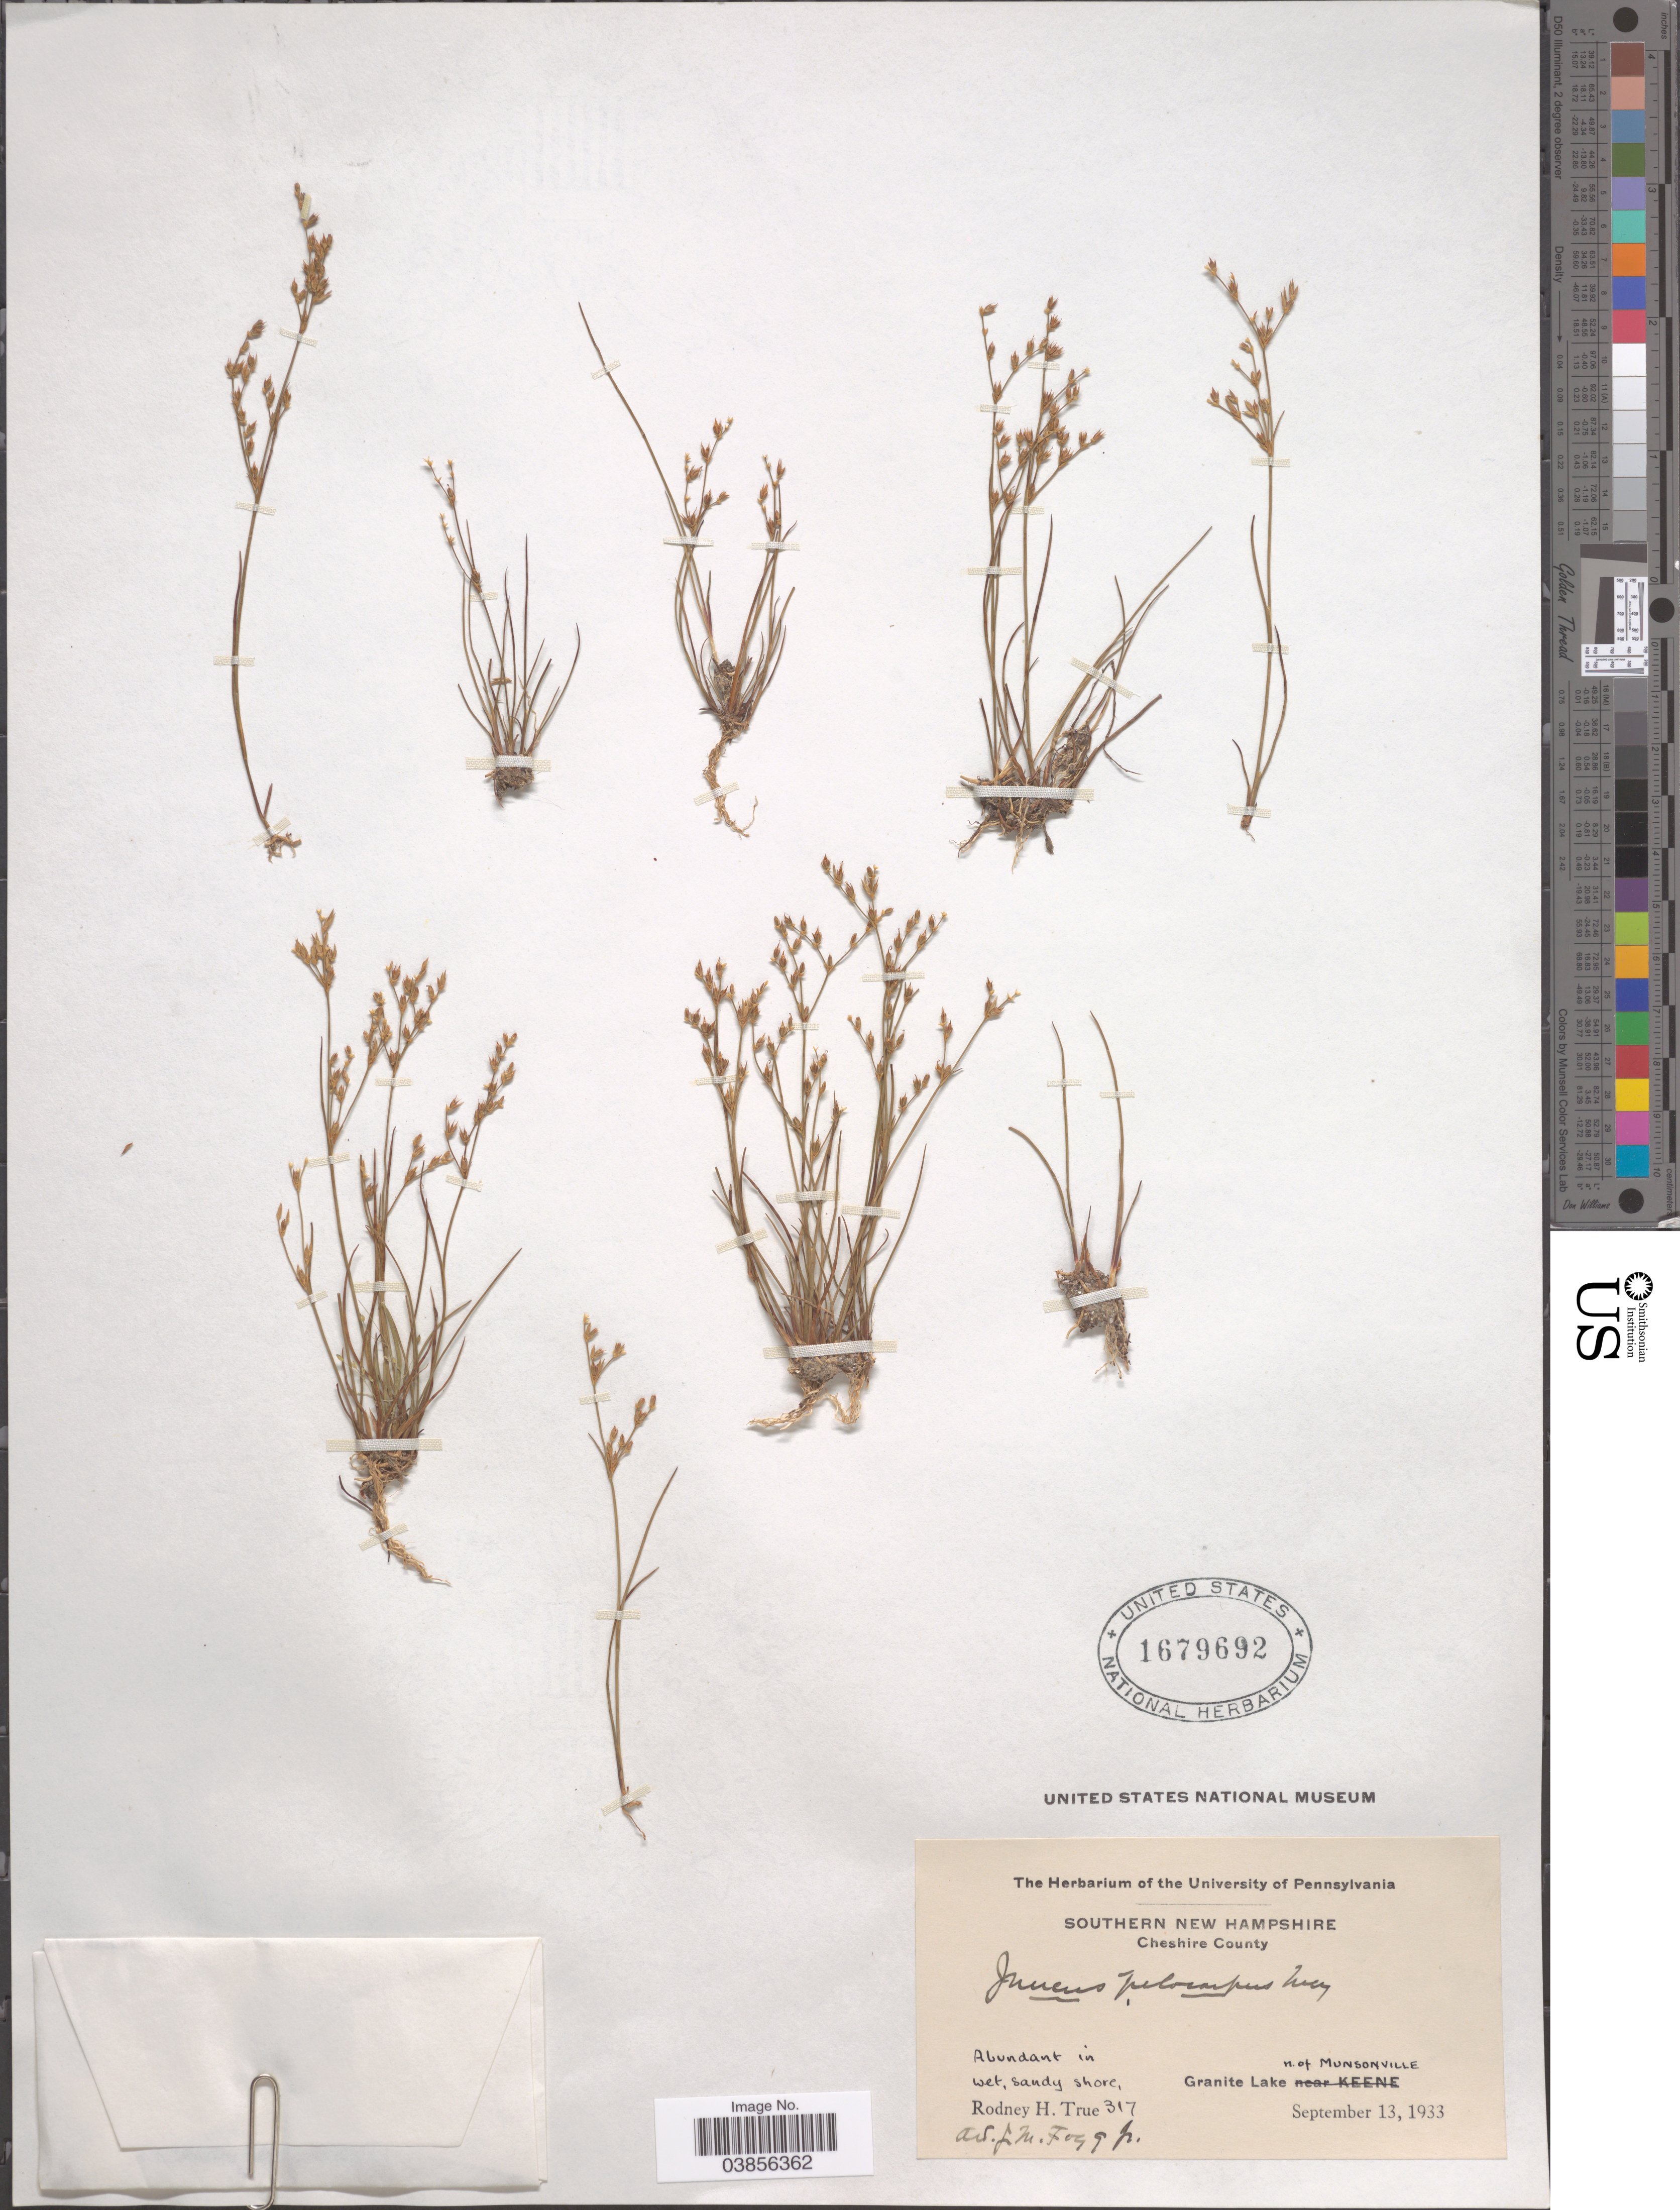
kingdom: Plantae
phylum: Tracheophyta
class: Liliopsida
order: Poales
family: Juncaceae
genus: Juncus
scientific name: Juncus pelocarpus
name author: E. Mey.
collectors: R. H. True & J. Fogg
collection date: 1933-09-13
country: United States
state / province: New Hampshire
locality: Southern New Hampshire. Chesire County. N. of Munsonville. Granite Lake.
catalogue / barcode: US 1679692